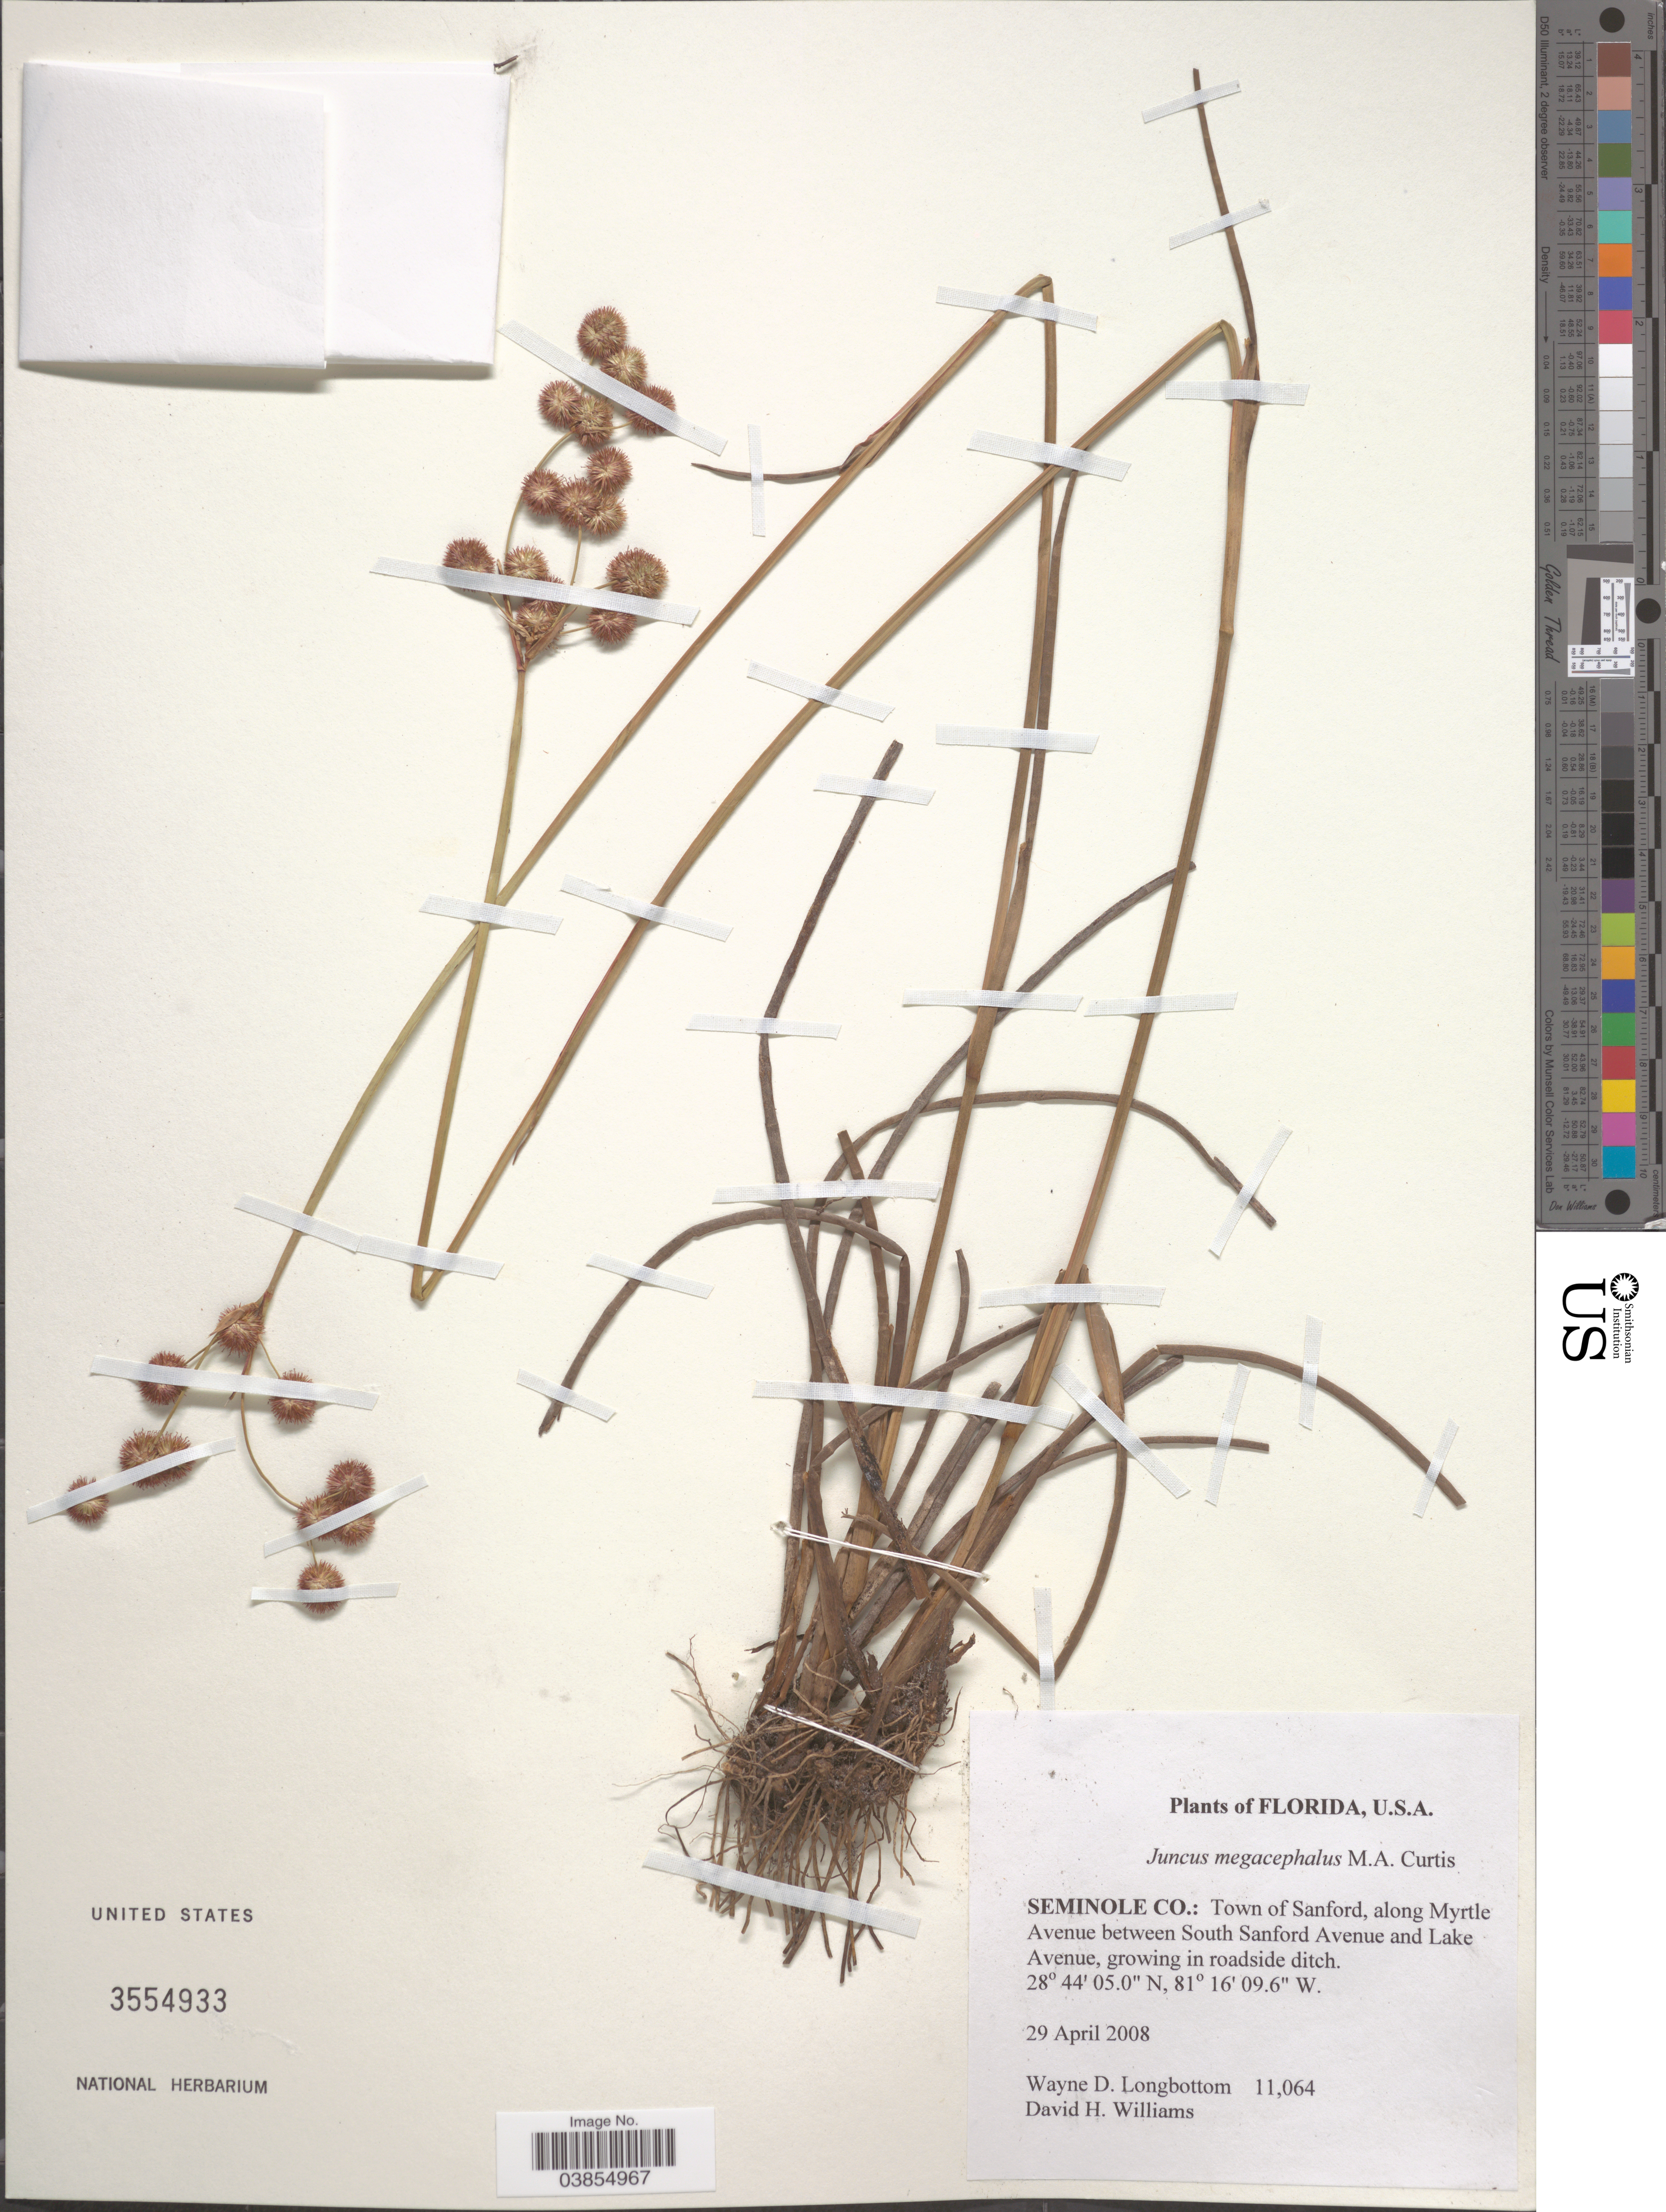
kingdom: Plantae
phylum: Tracheophyta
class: Liliopsida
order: Poales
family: Juncaceae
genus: Juncus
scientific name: Juncus megacephalus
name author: M.A. Curtis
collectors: W. D. Longbottom & D. H. Williams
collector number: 11064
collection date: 2008-04-29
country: United States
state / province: Florida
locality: Seminole Co.: Town of Sanford, along Myrtle Avenue between South Sanford Avenue and Lake Avenue, growing in roadside ditch.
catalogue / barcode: US 3554933